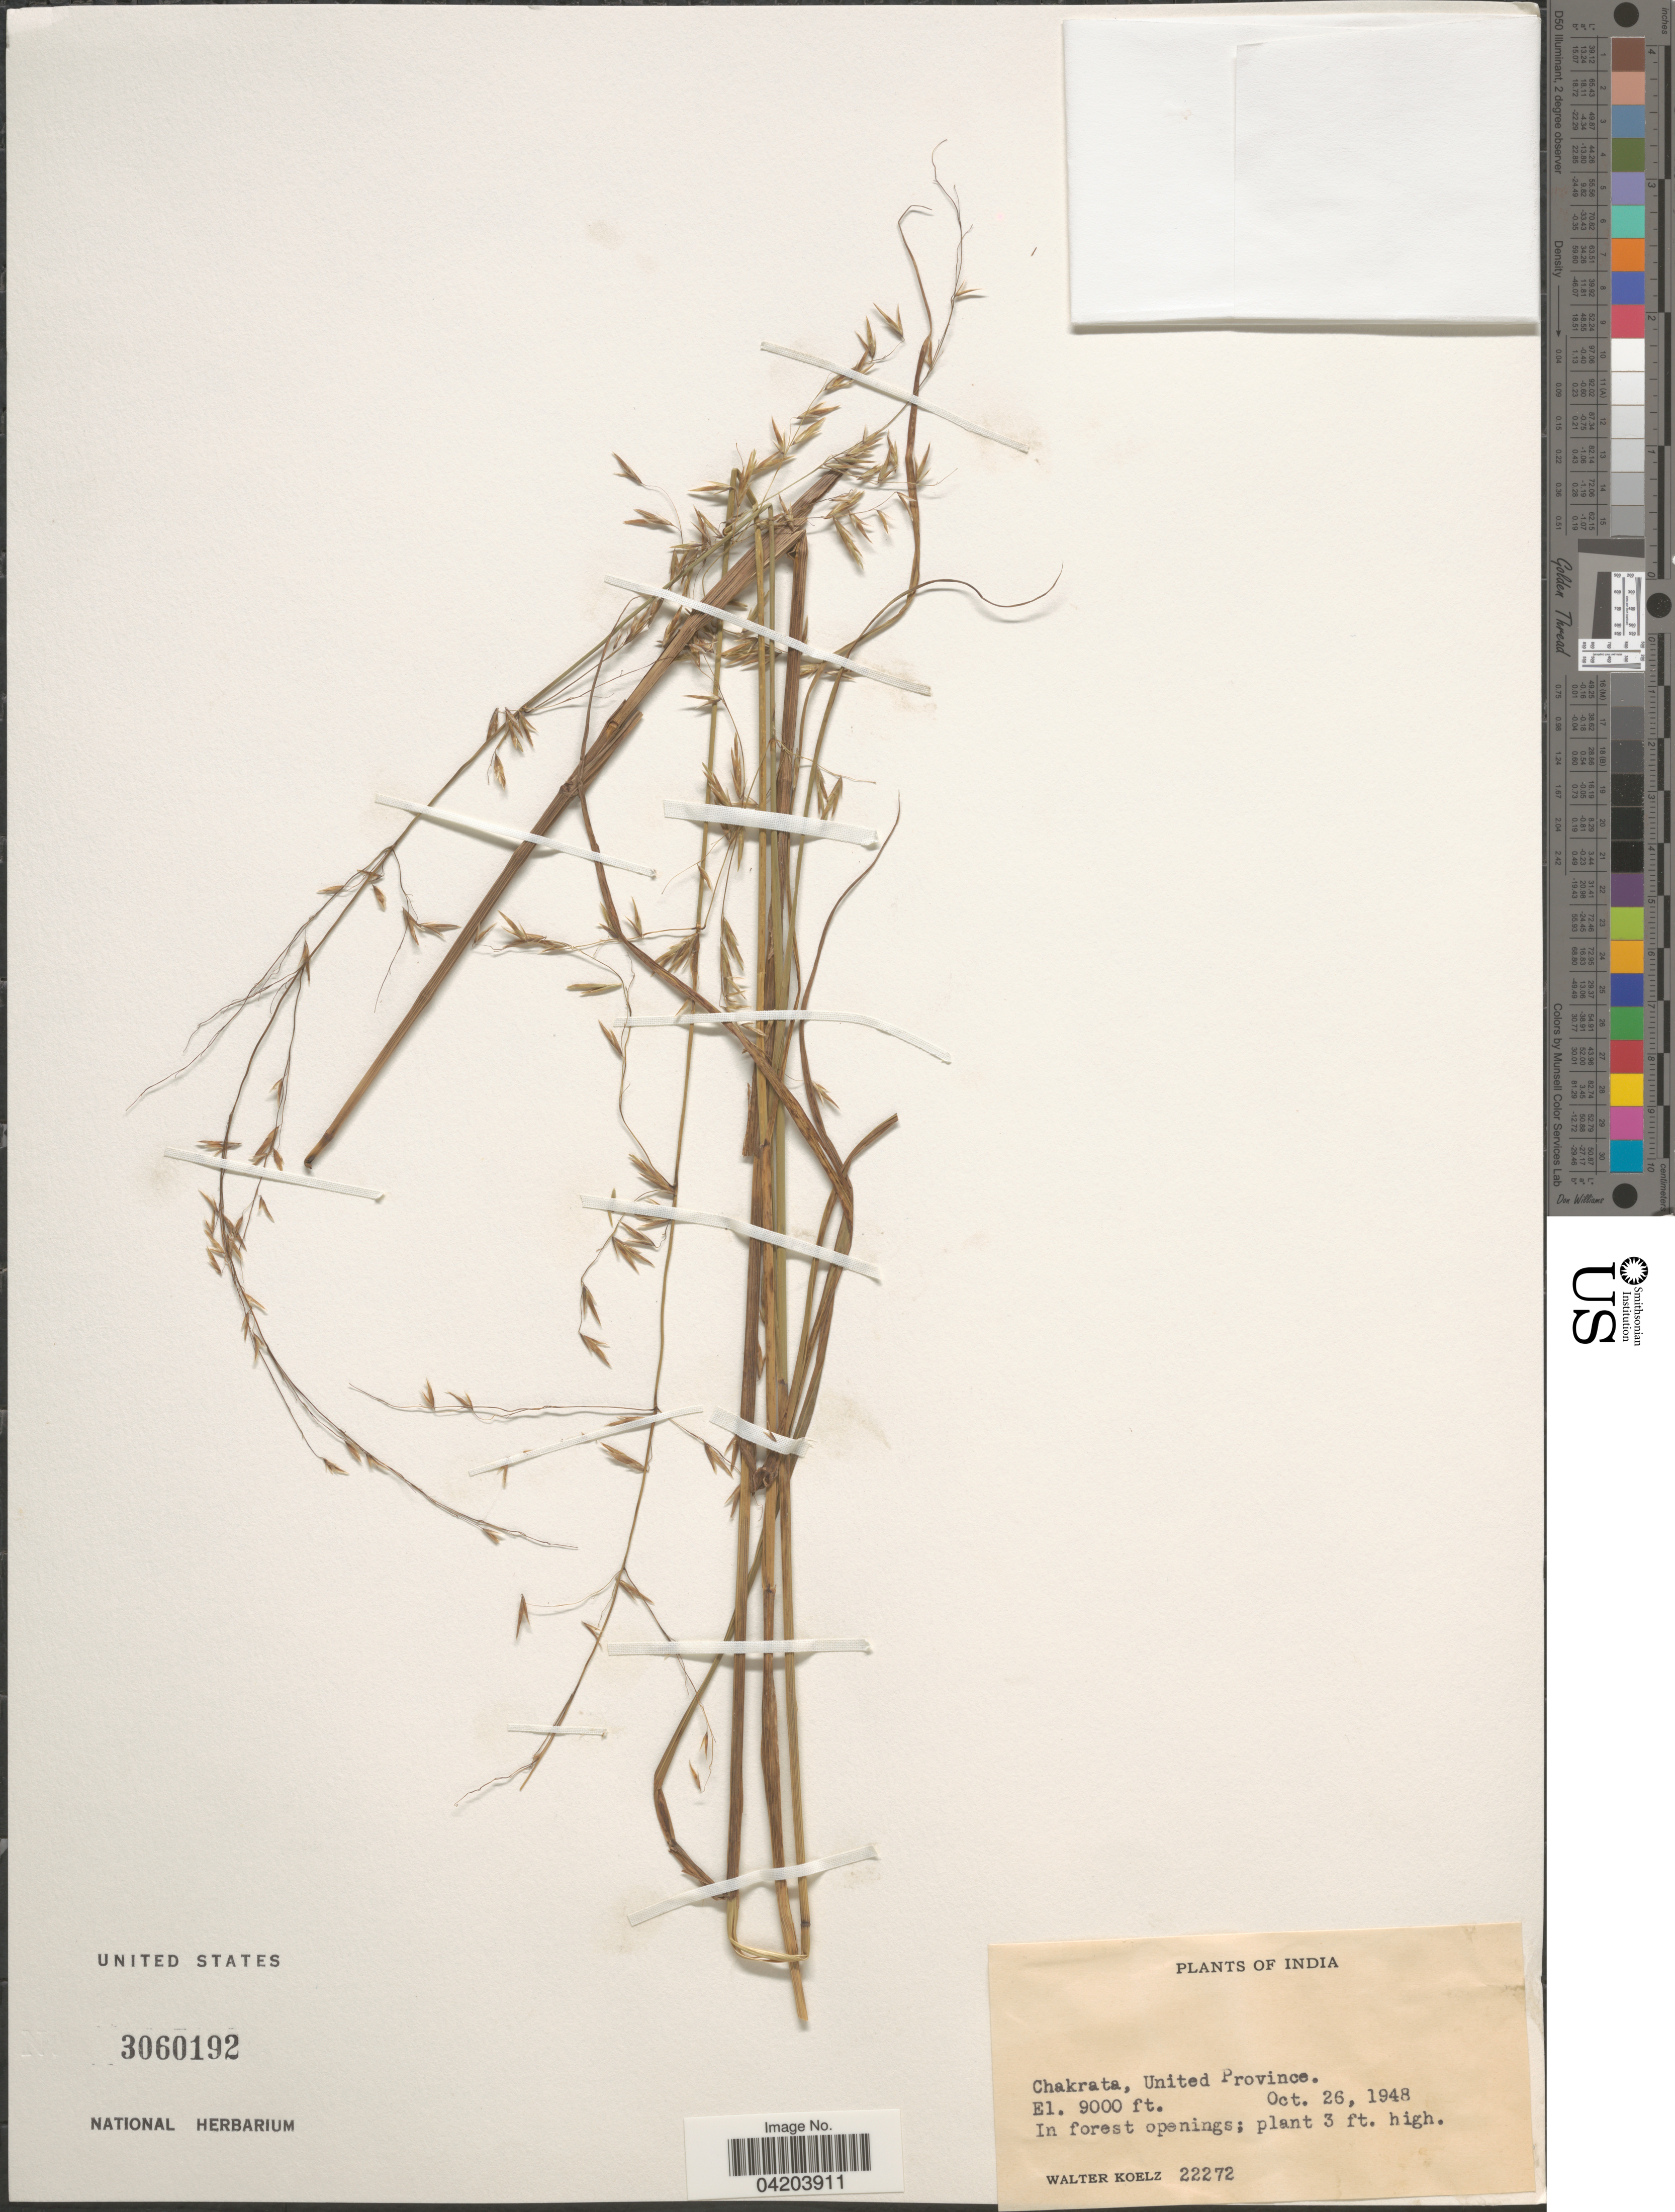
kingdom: Plantae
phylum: Tracheophyta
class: Liliopsida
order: Poales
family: Poaceae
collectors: W. N. Koelz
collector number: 22272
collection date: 1948-10-26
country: India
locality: Chakrata, United Providence.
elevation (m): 2743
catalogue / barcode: US 3060192